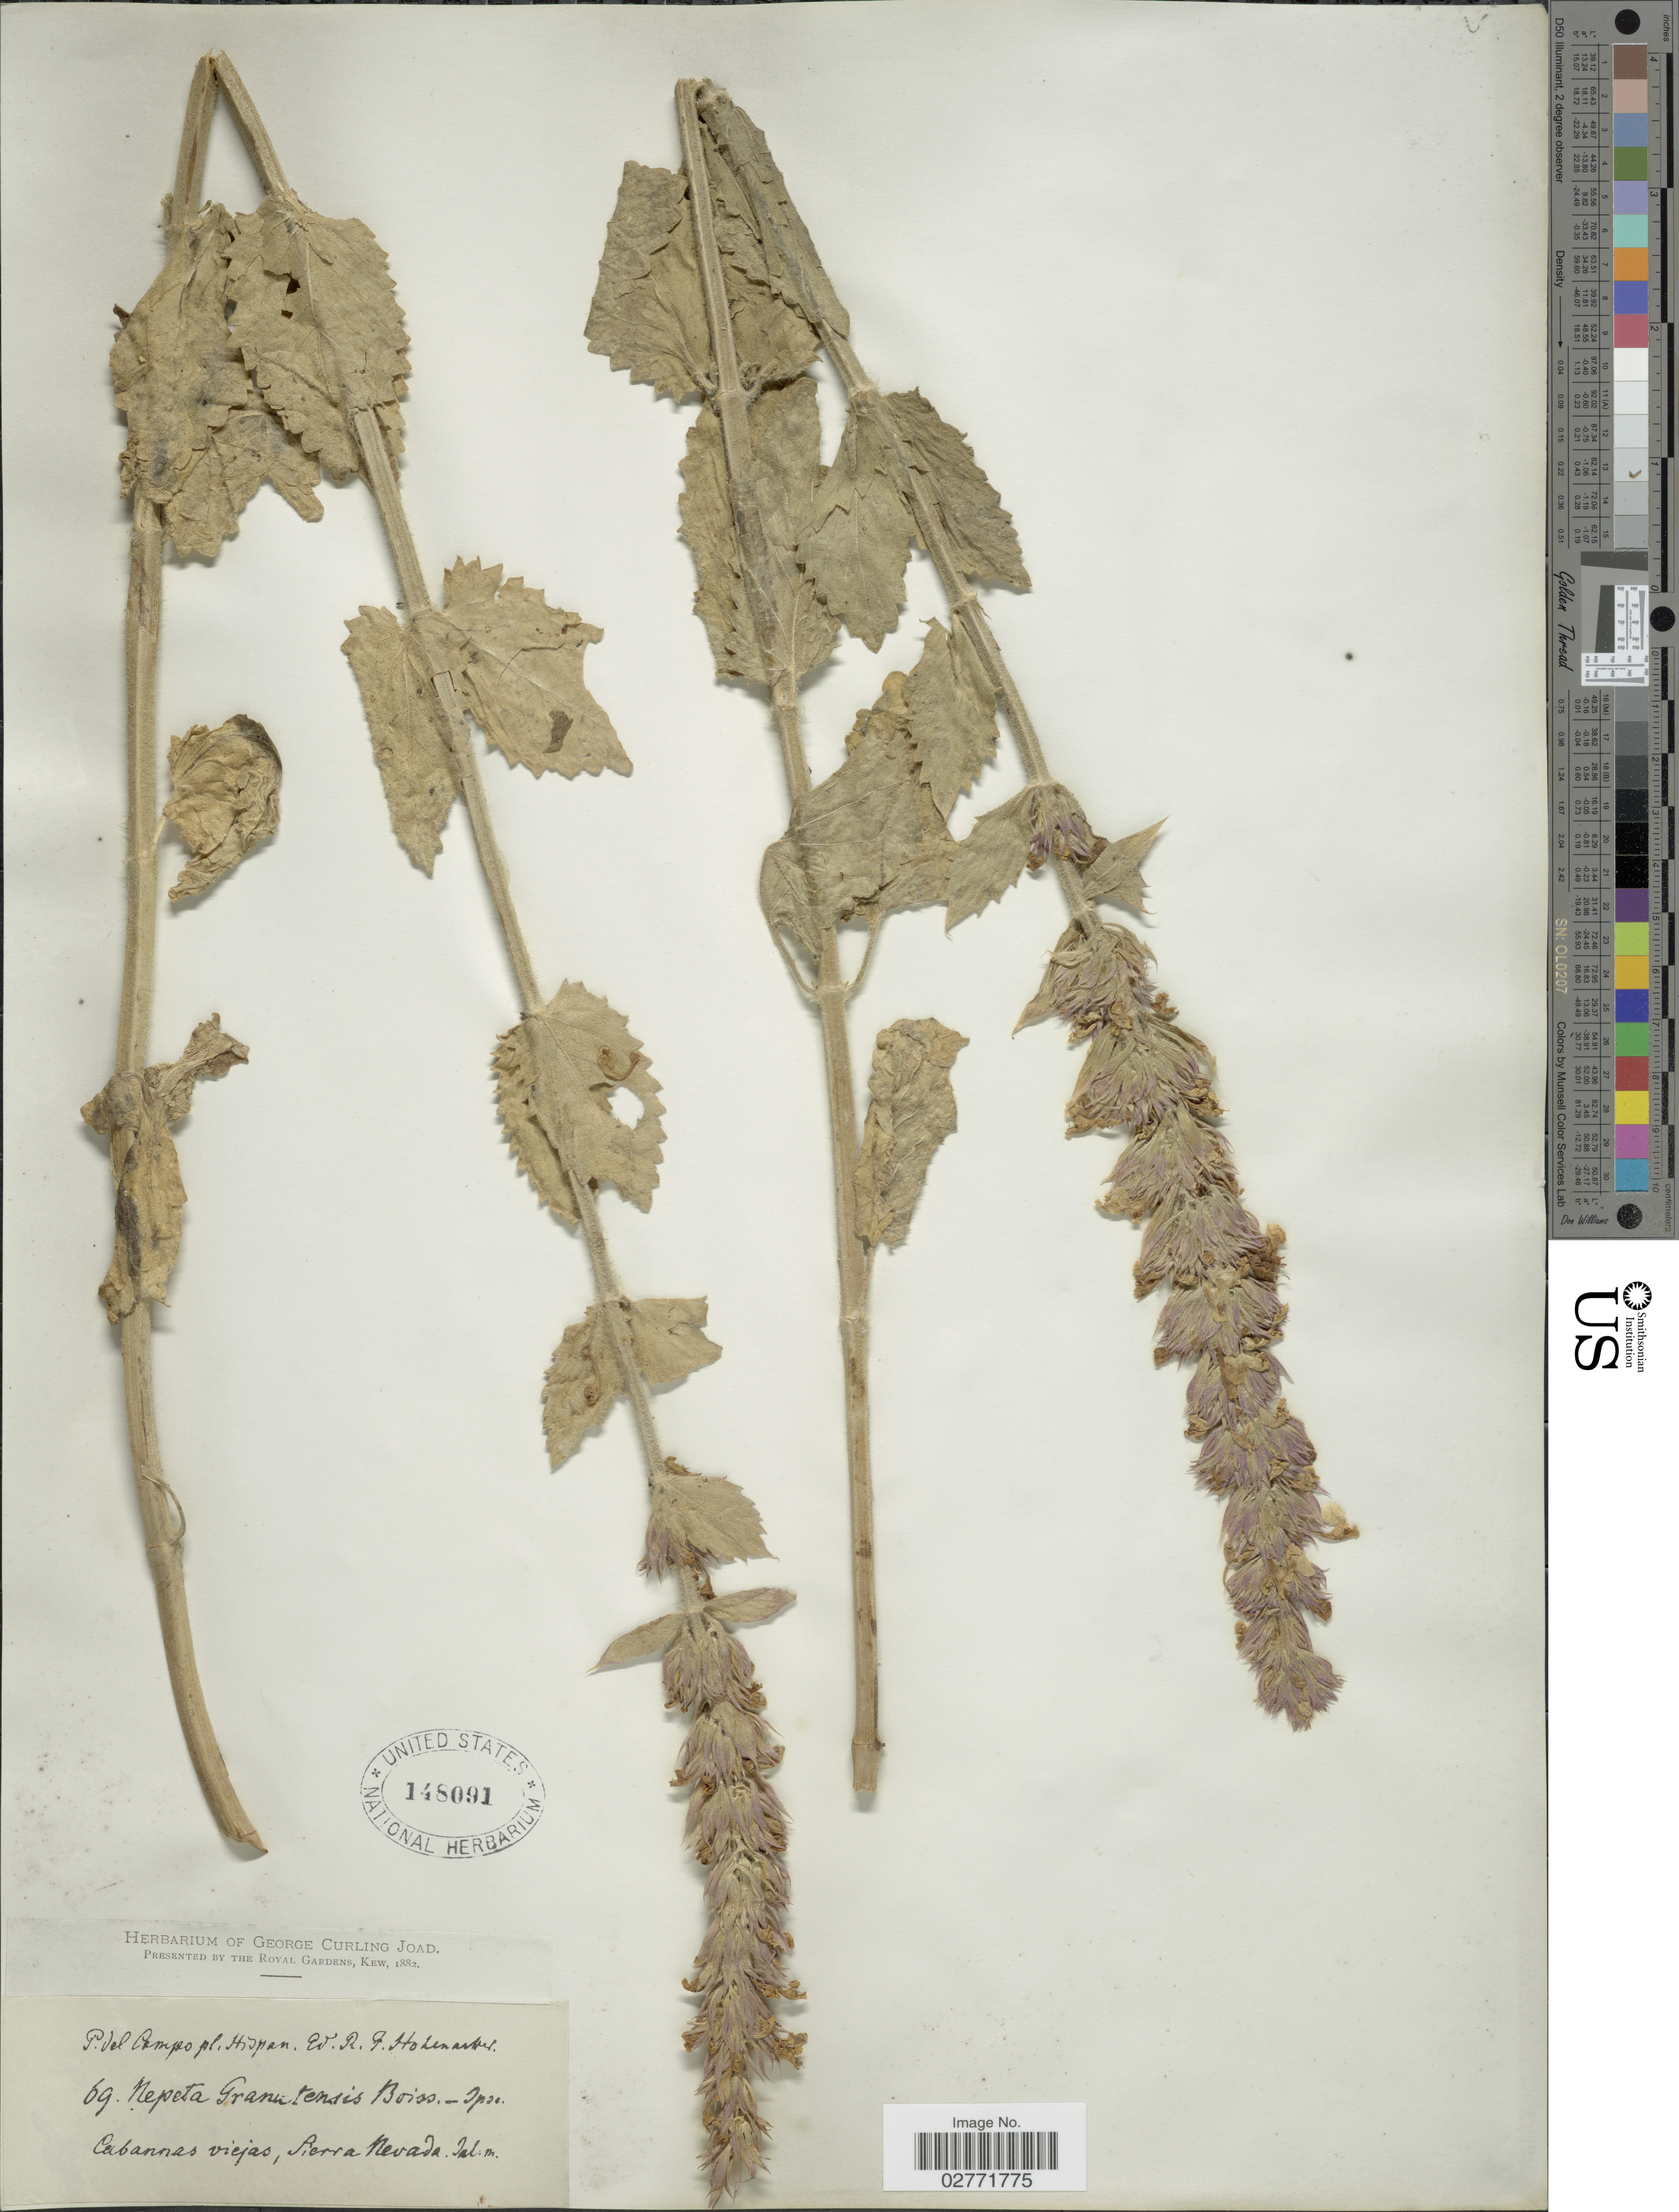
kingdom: Plantae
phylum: Tracheophyta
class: Magnoliopsida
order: Lamiales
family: Lamiaceae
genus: Nepeta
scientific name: Nepeta granatensis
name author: Boiss.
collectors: E. Hohenacker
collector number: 69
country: Spain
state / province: Andalucia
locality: Cabañas viejas, Sierra Nevada.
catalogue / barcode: US 148091